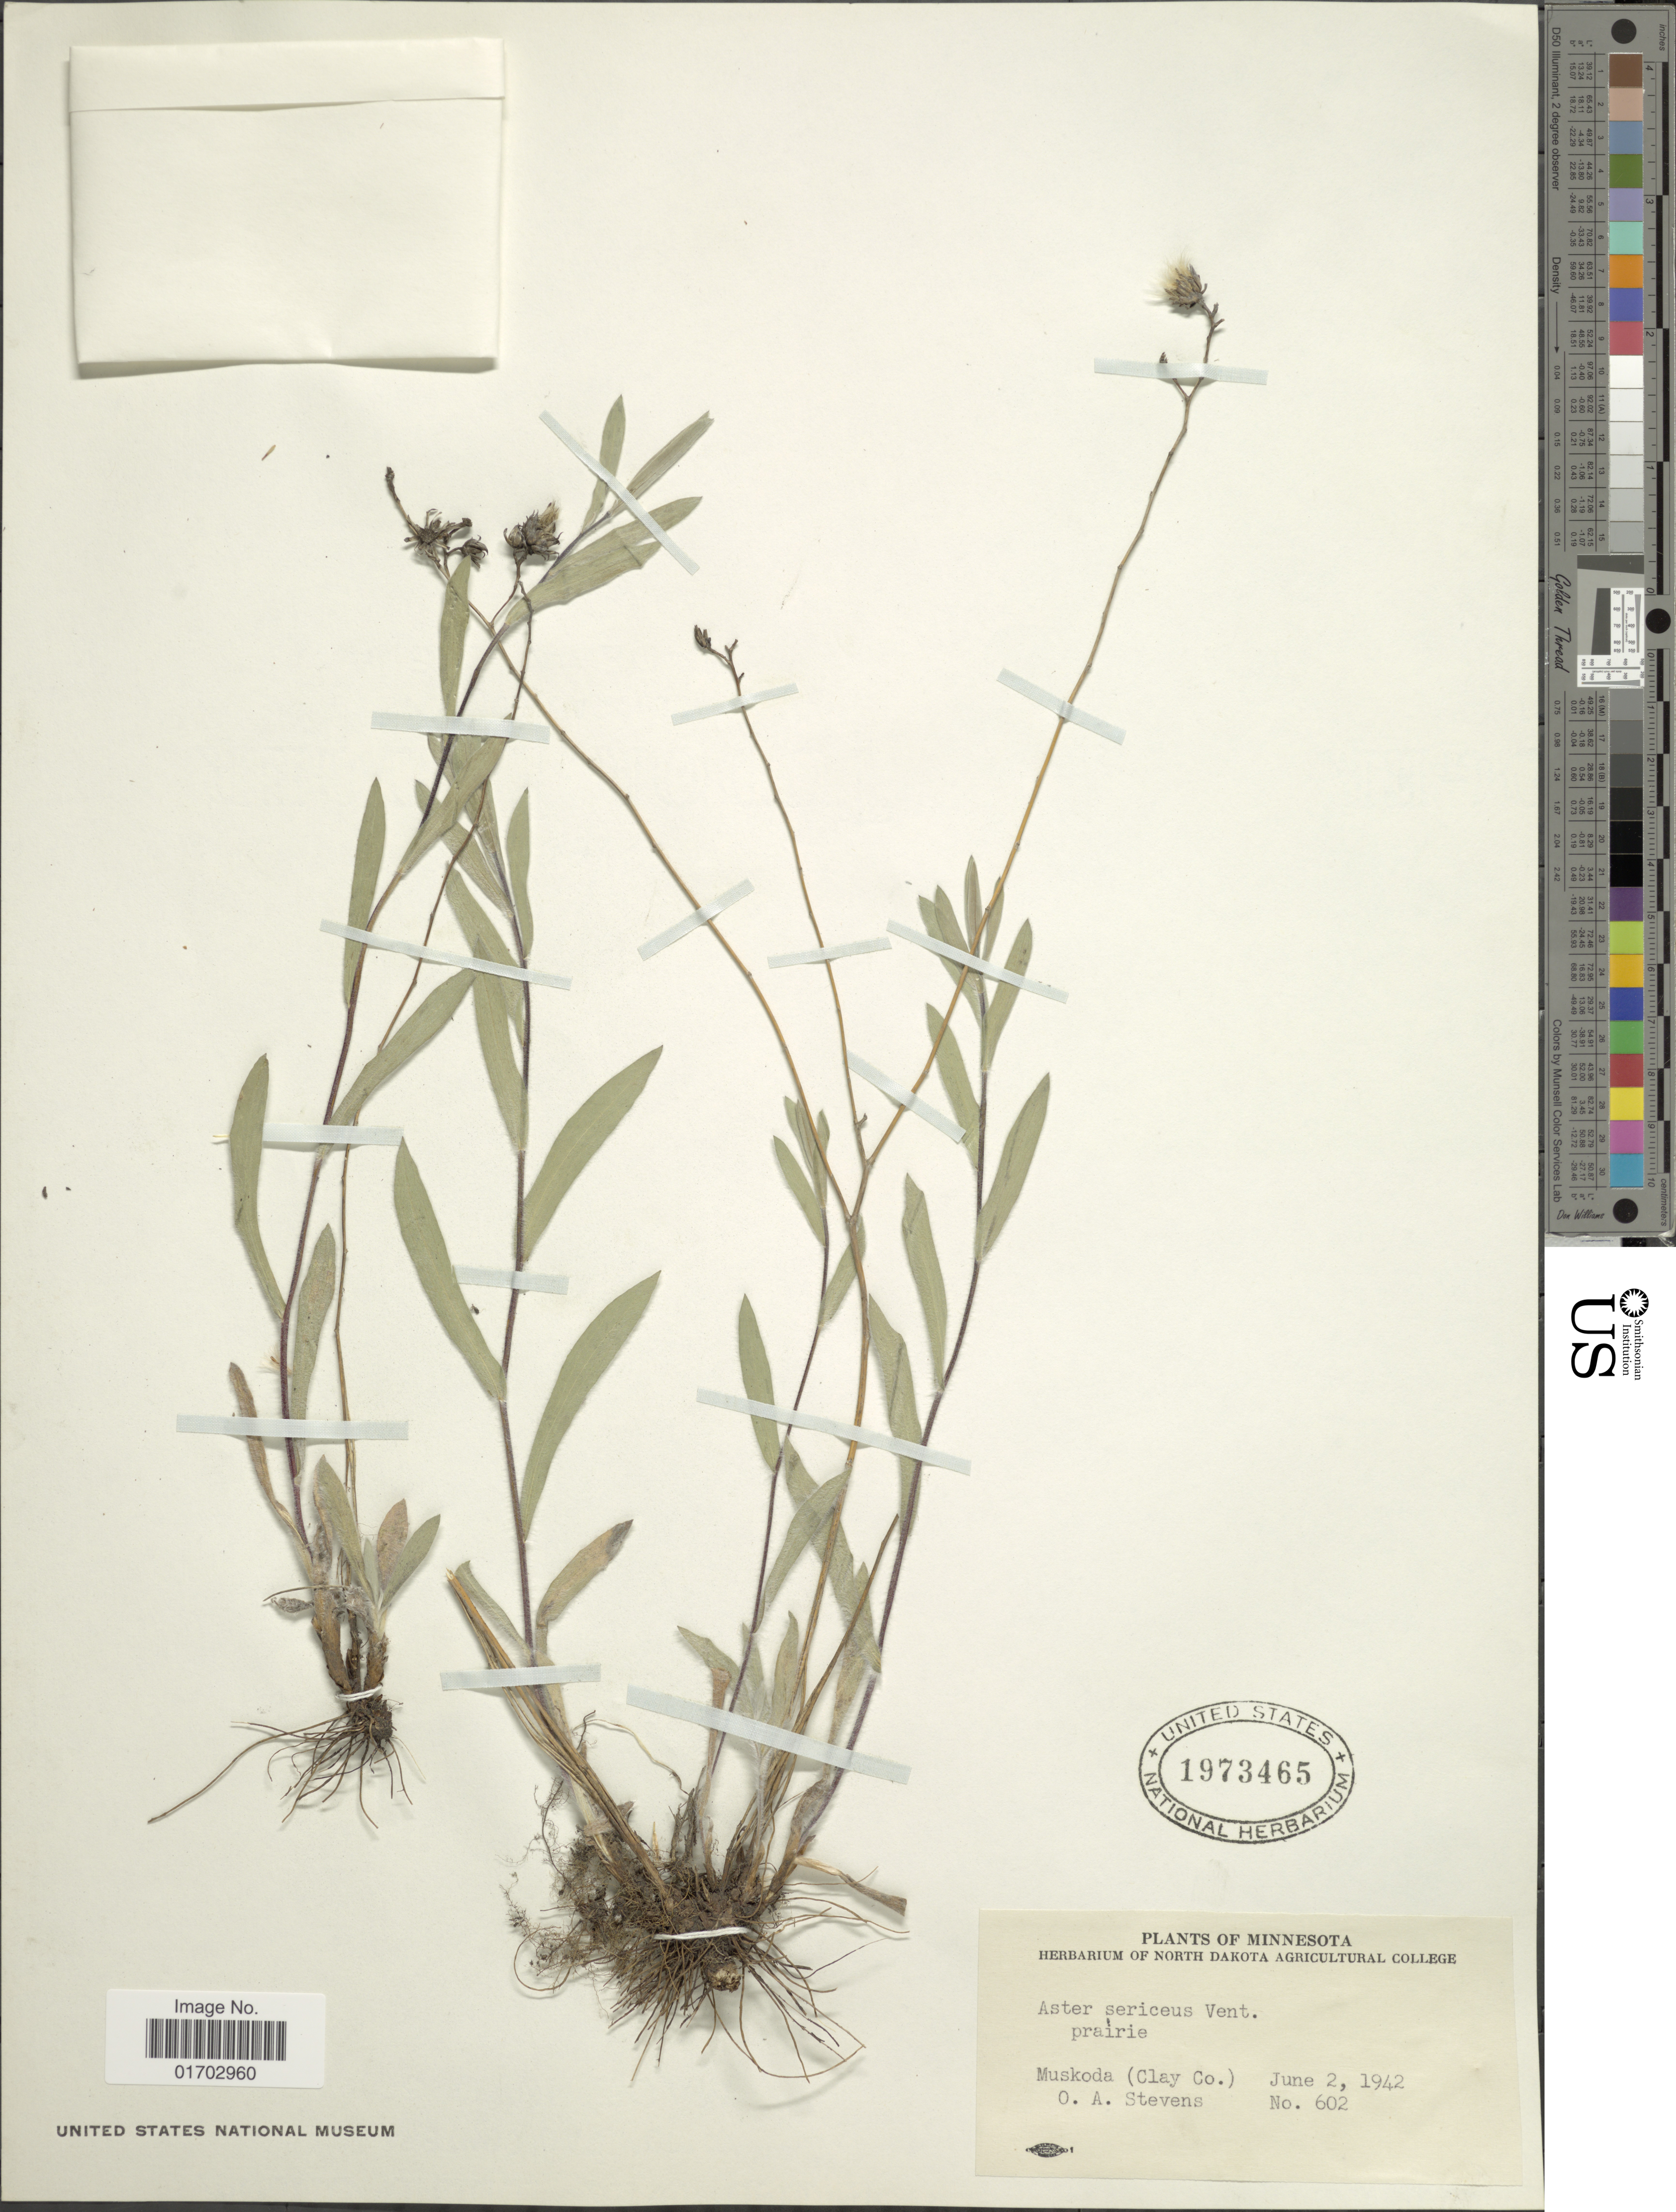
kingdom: Plantae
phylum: Tracheophyta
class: Magnoliopsida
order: Asterales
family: Asteraceae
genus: Symphyotrichum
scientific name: Symphyotrichum sericeum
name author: (Vent.) G.L. Nesom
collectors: O. A. Stevens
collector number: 602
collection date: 1942-06-02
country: United States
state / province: Minnesota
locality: Muskoda (Clay Co.)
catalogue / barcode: US 1973465